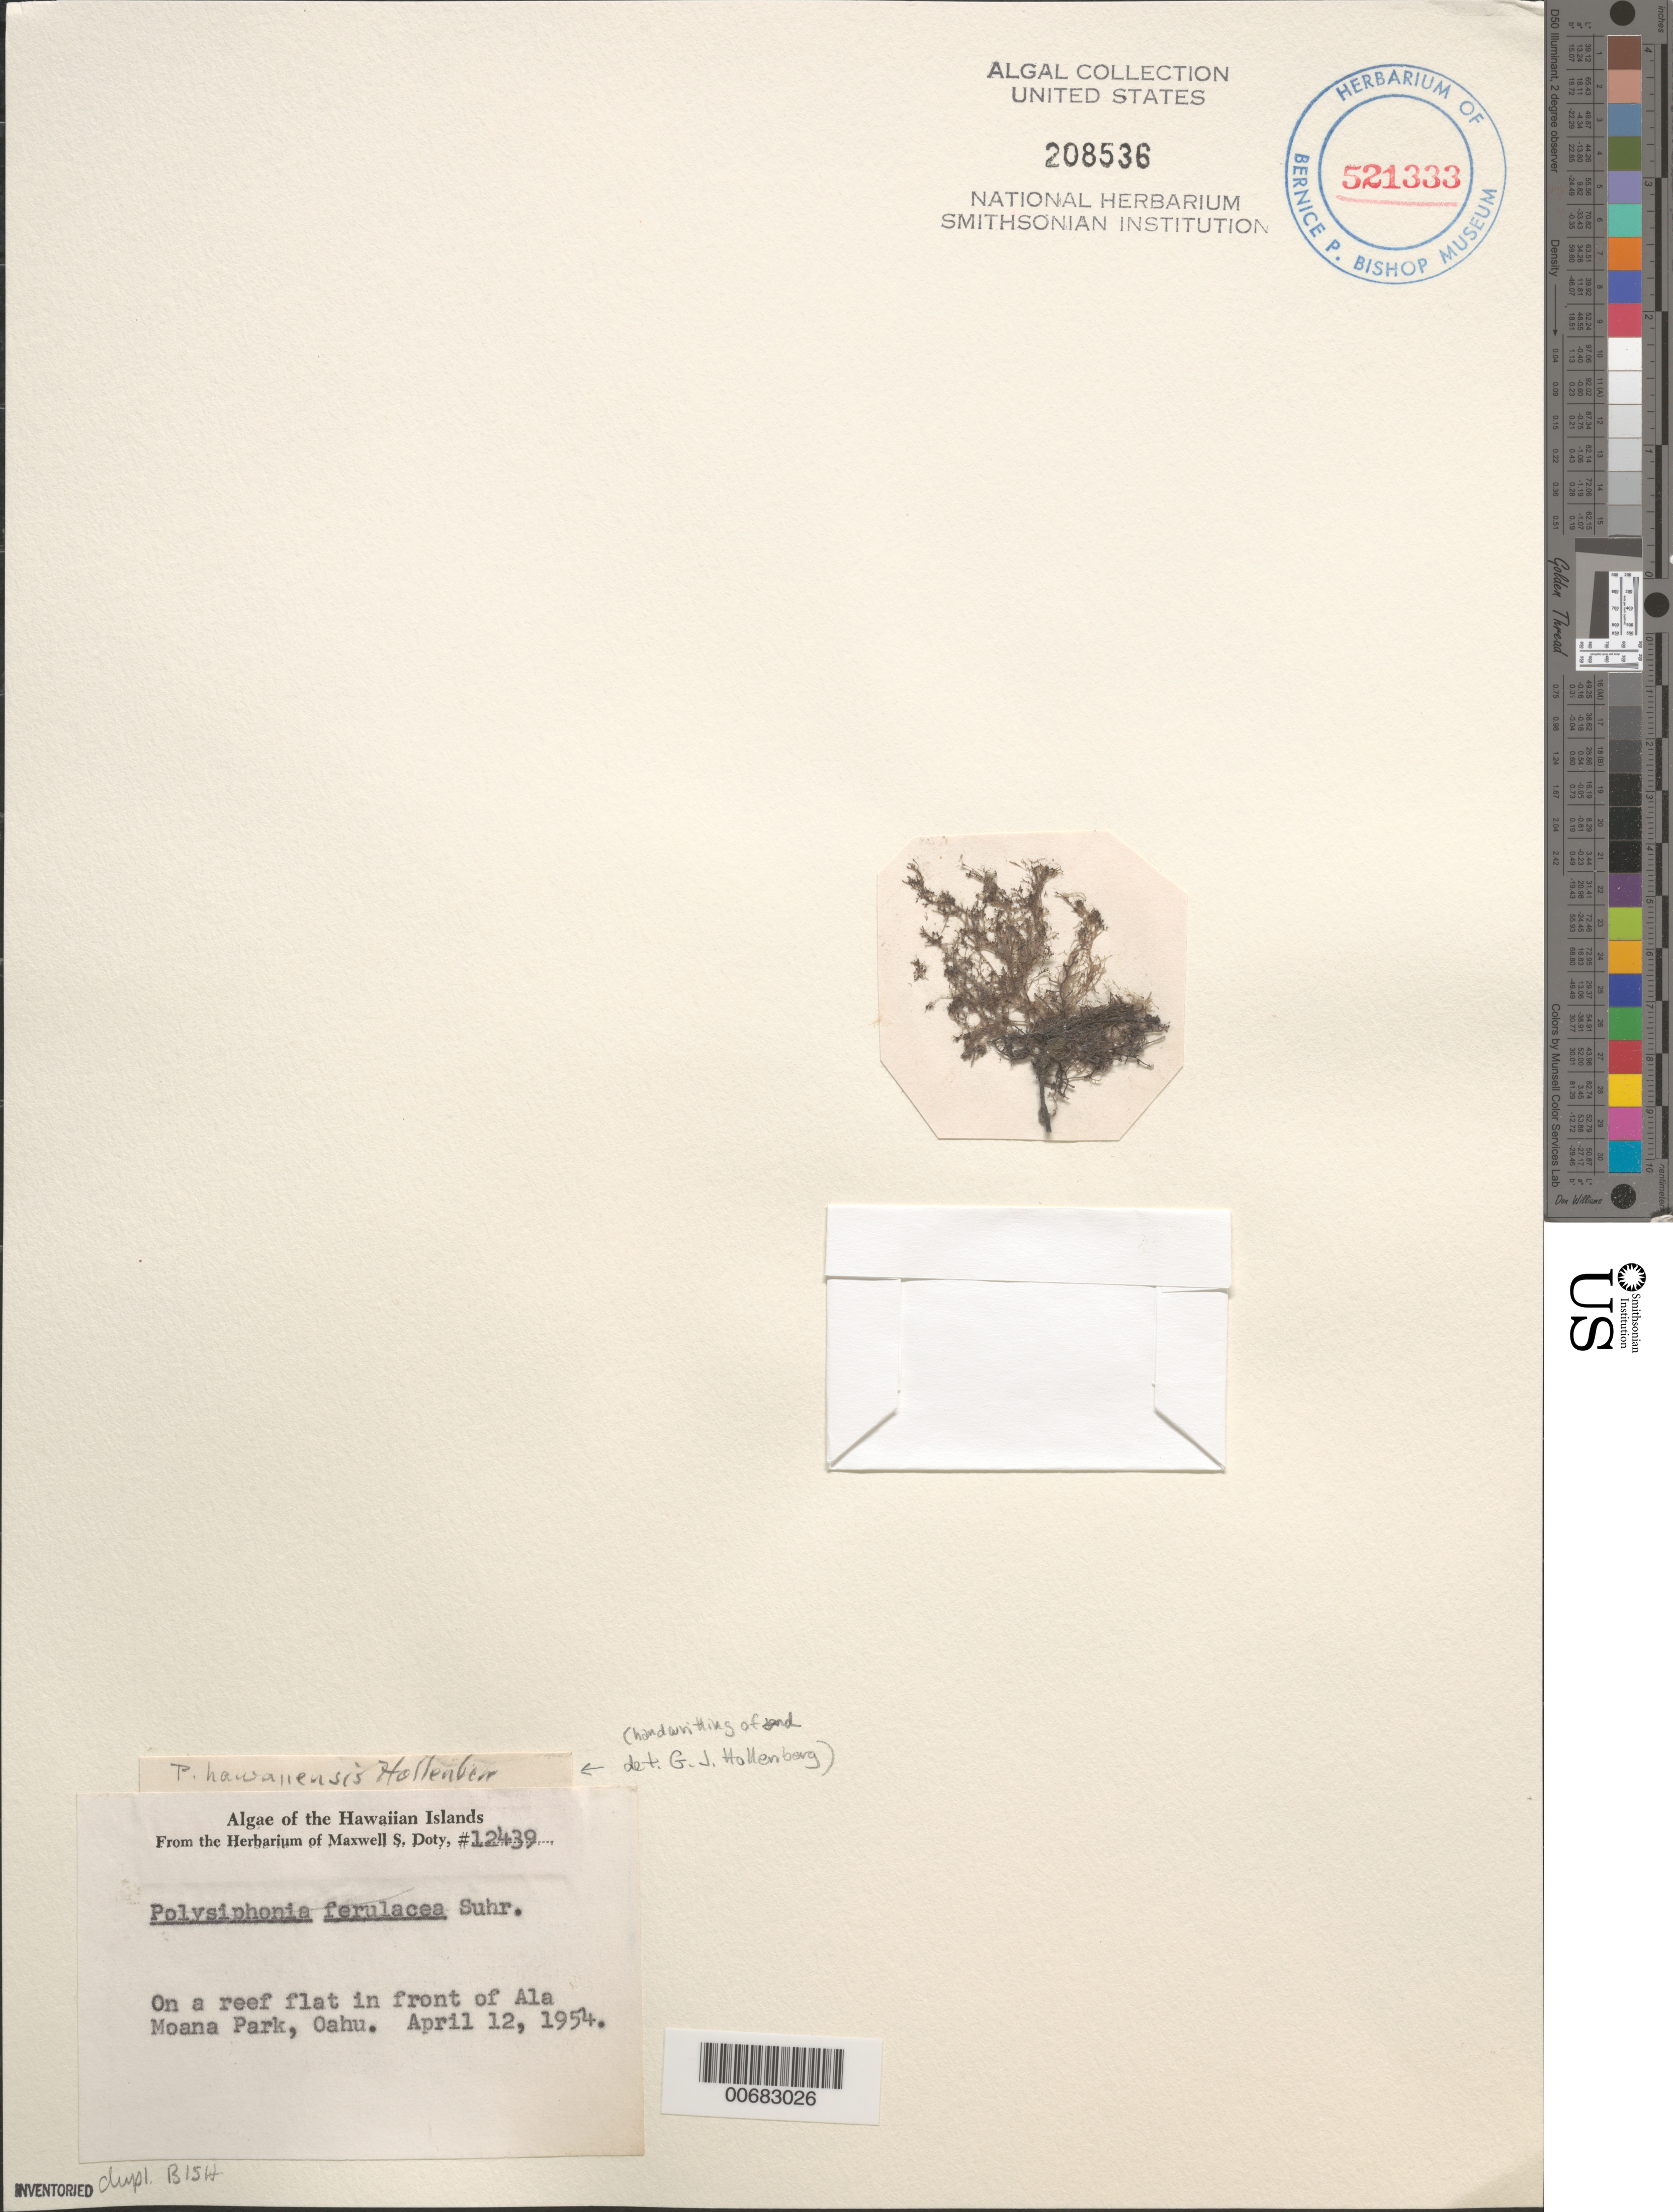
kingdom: Plantae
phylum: Rhodophyta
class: Florideophyceae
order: Ceramiales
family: Rhodomelaceae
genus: Melanothamnus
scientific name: Melanothamnus hawaiiensis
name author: (Hollenb.) Diaz-Tapia & Maggs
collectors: M. S. Doty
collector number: MSD 12439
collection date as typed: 12 Apr 1954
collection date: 1954-04-12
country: United States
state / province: Hawaii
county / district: Honolulu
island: Oahu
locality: Ala Moana Park, Honolulu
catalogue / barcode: US 208536